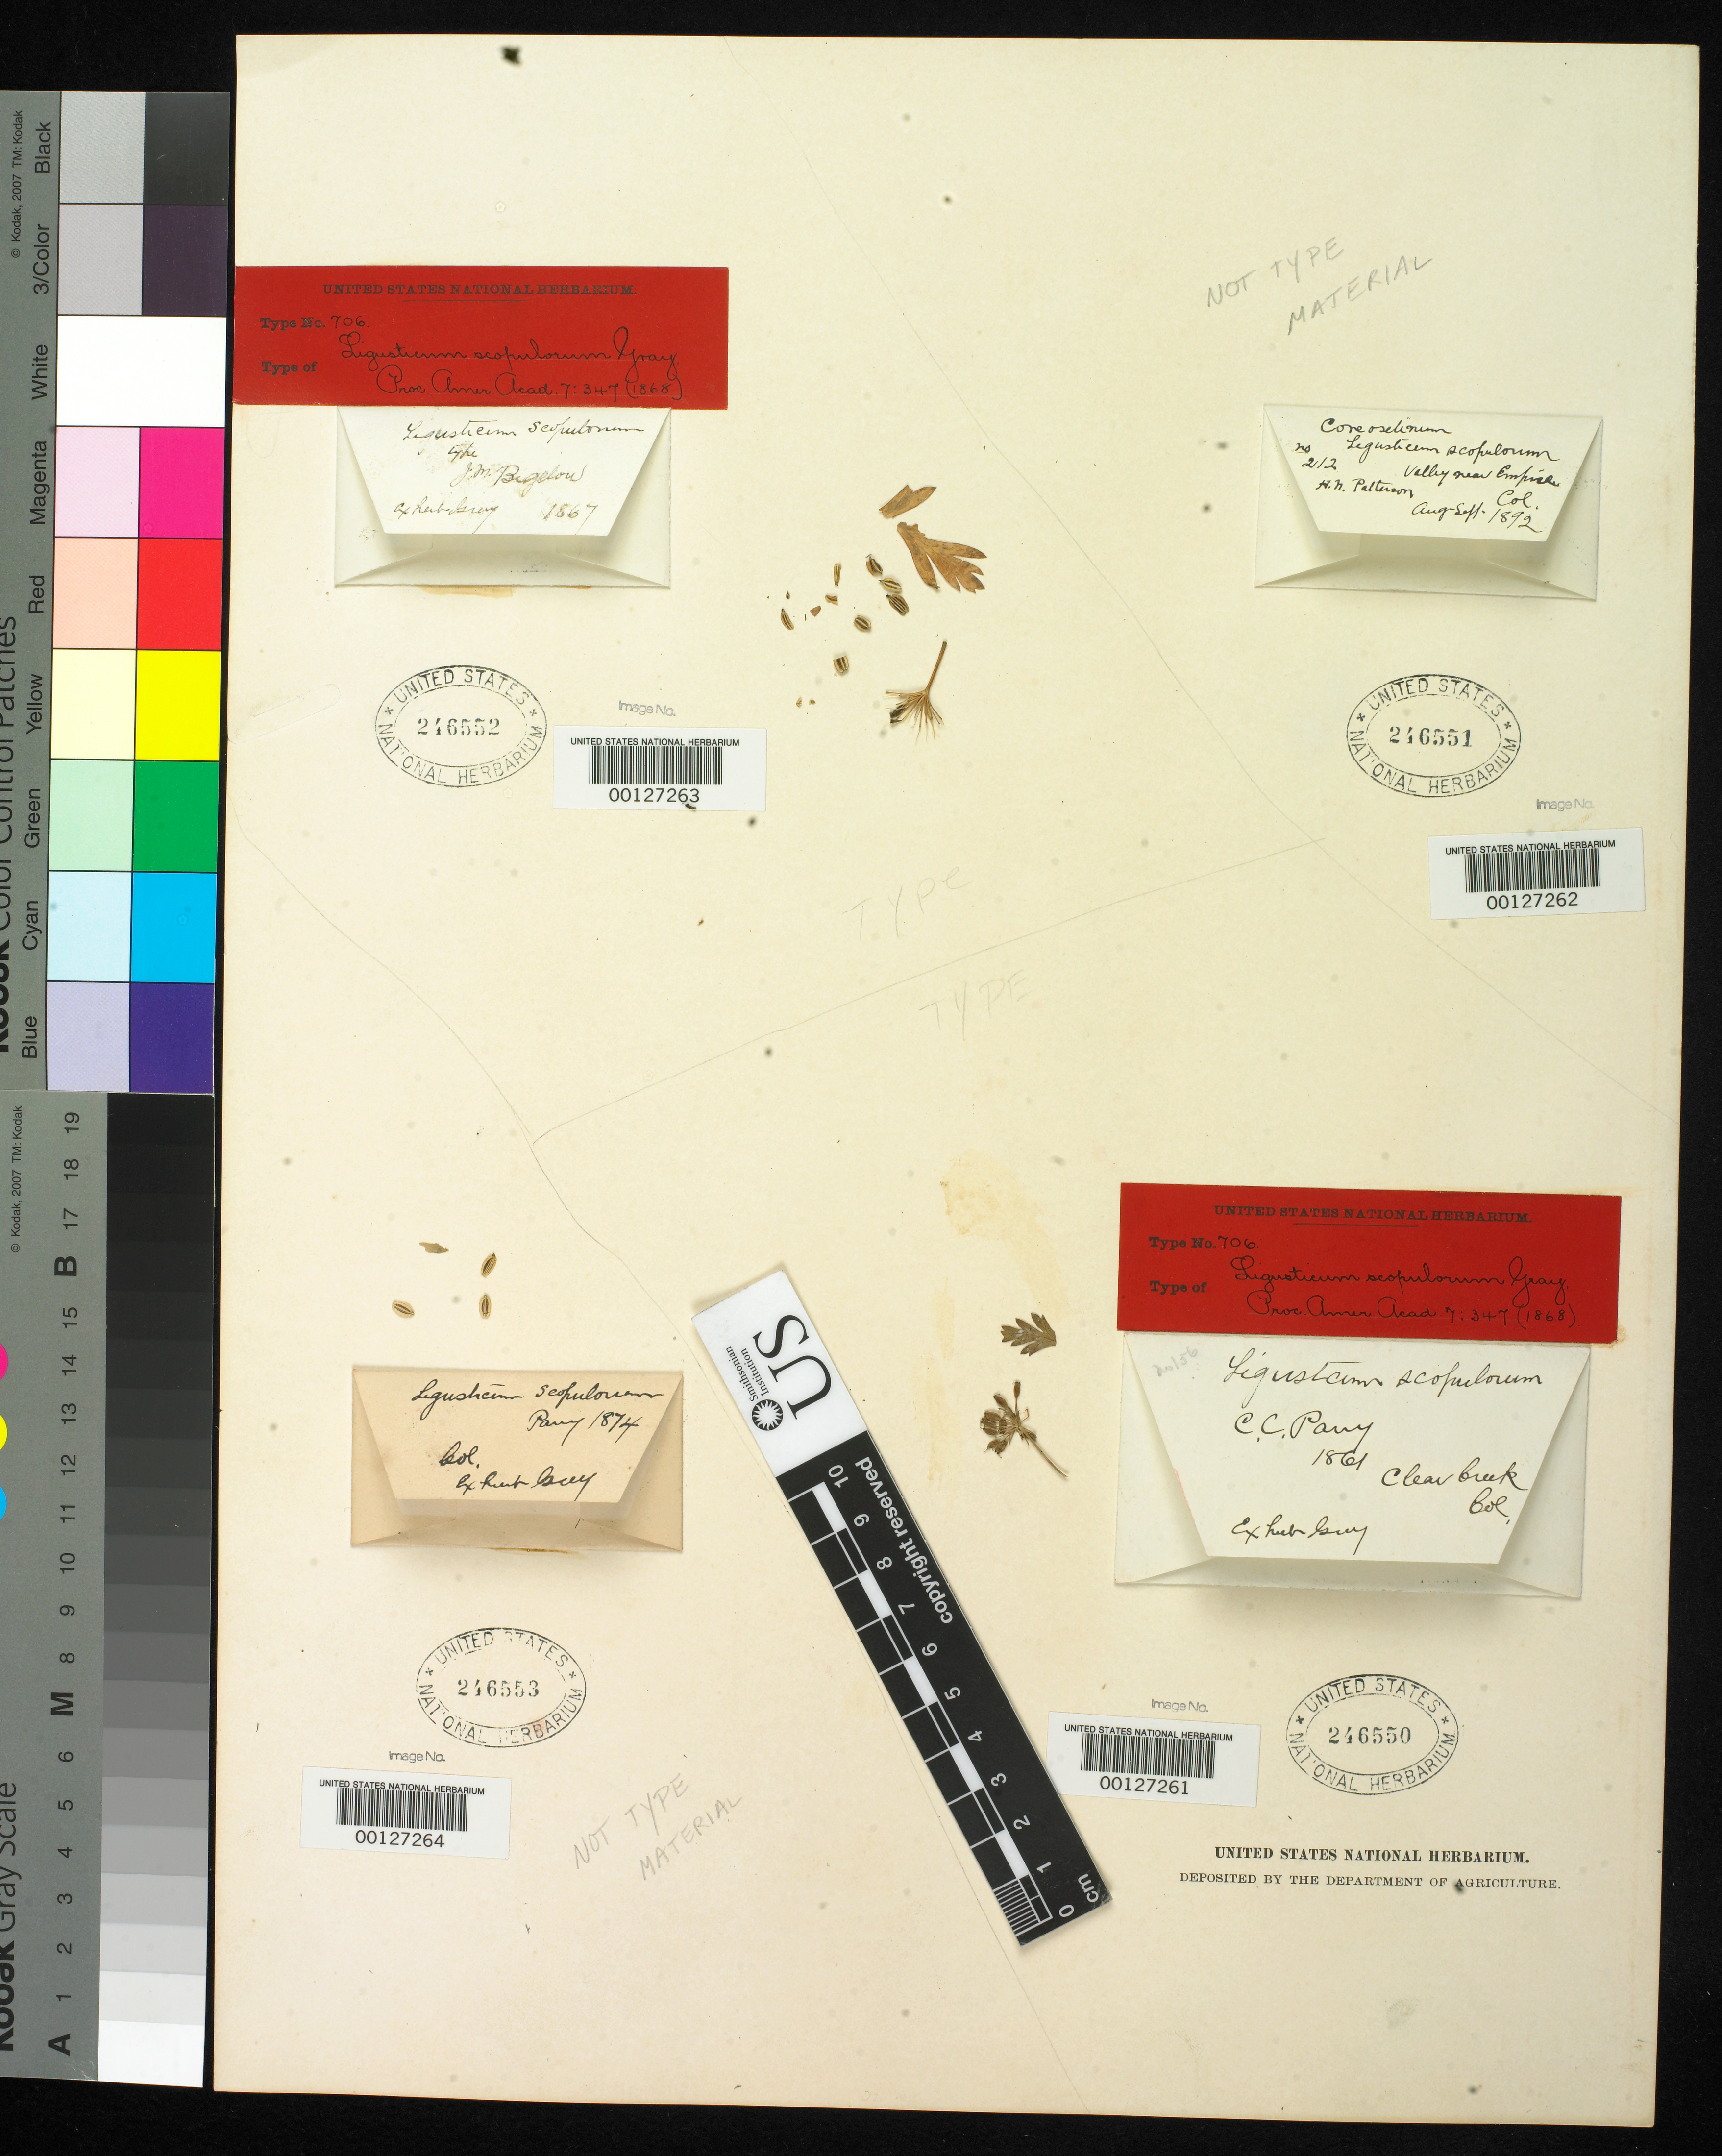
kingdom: Plantae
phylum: Tracheophyta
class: Magnoliopsida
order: Apiales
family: Apiaceae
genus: Ligusticum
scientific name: Ligusticum scopulorum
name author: A. Gray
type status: Isosyntype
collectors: C. C. Parry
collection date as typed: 1861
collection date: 1861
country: United States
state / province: Colorado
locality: Clear Creek.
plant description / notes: Fragmentary material of type specimen ex herb. Gray; mounted on sheet with another type (fragment) and two non-types (also fragments).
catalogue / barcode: US 246550